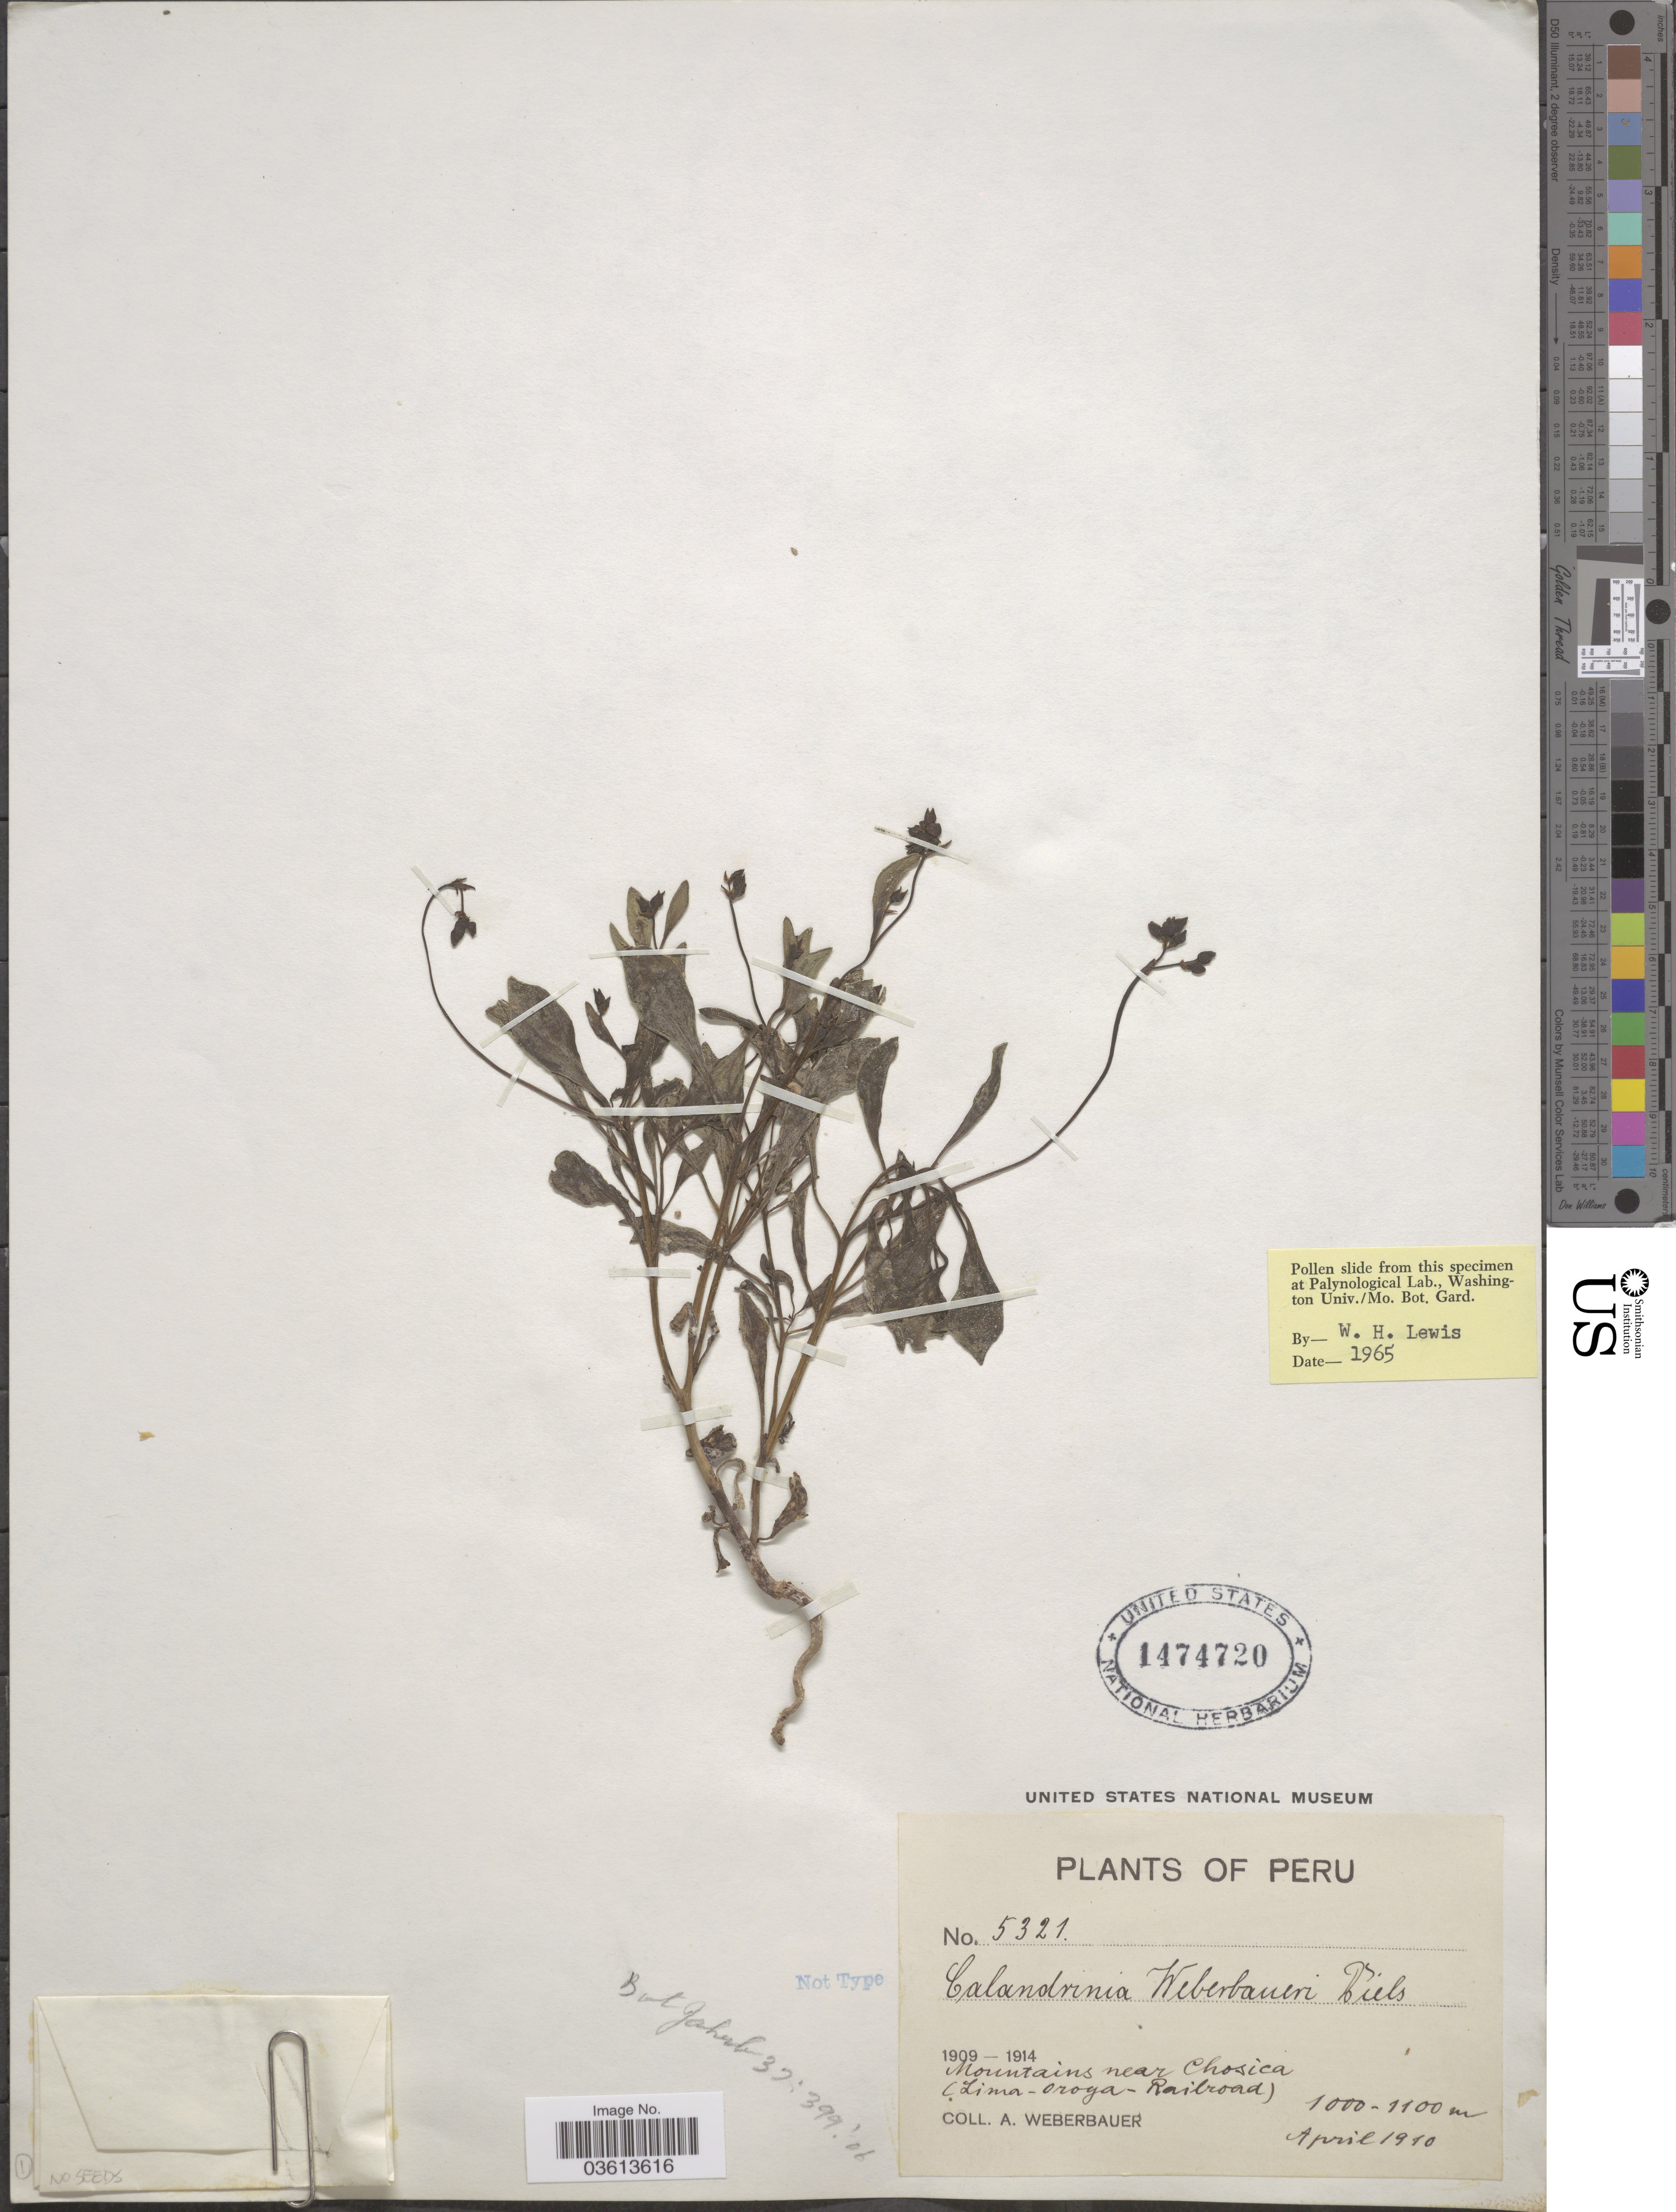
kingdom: Plantae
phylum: Tracheophyta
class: Magnoliopsida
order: Caryophyllales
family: Montiaceae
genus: Cistanthe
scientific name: Cistanthe weberbaueri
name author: (Diels) Carolin ex Hershk.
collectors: A. Weberbauer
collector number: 5321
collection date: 1910-04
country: Peru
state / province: Lima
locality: Mountains near Chosica (Oroya-Railroad).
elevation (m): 1000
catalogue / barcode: US 1474720